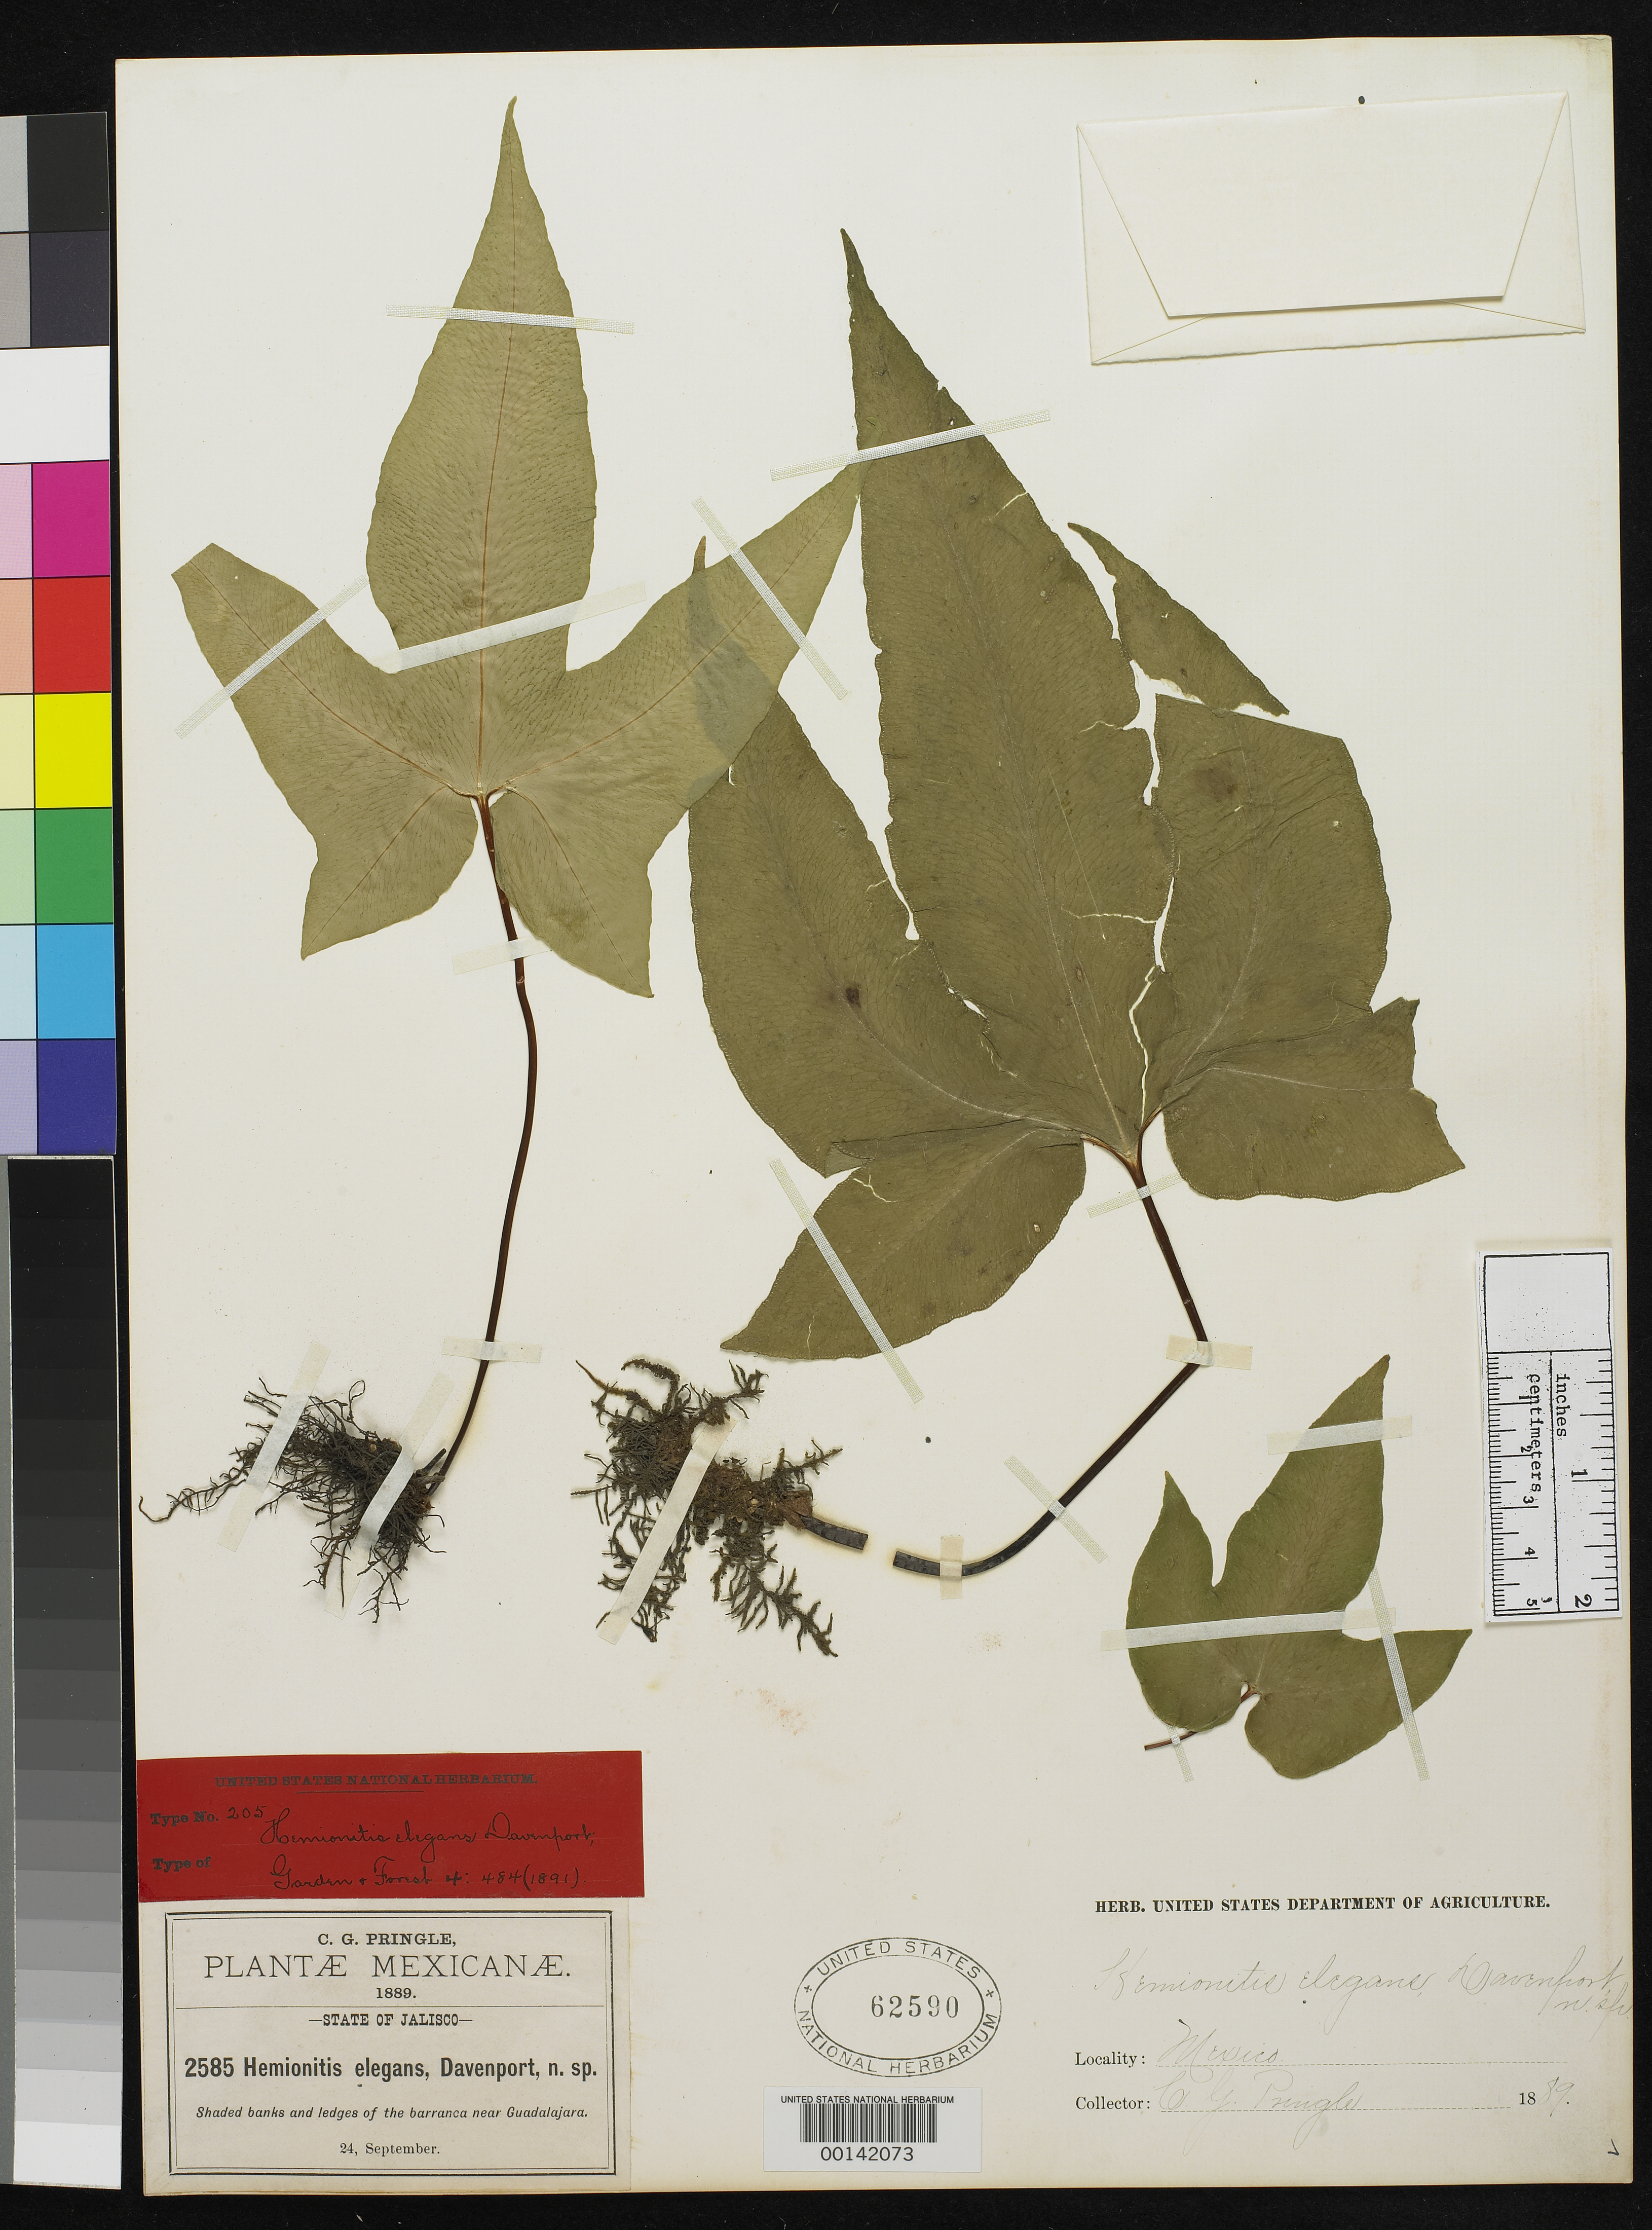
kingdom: Plantae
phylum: Tracheophyta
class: Polypodiopsida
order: Polypodiales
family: Pteridaceae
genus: Hemionitis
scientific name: Hemionitis elegans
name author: Davenp.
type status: Type Collection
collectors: C. G. Pringle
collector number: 2585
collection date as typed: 24 Sep 1889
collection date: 1889-09-24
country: Mexico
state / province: Jalisco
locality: Barranca near Guadalajara.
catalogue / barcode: US 62590